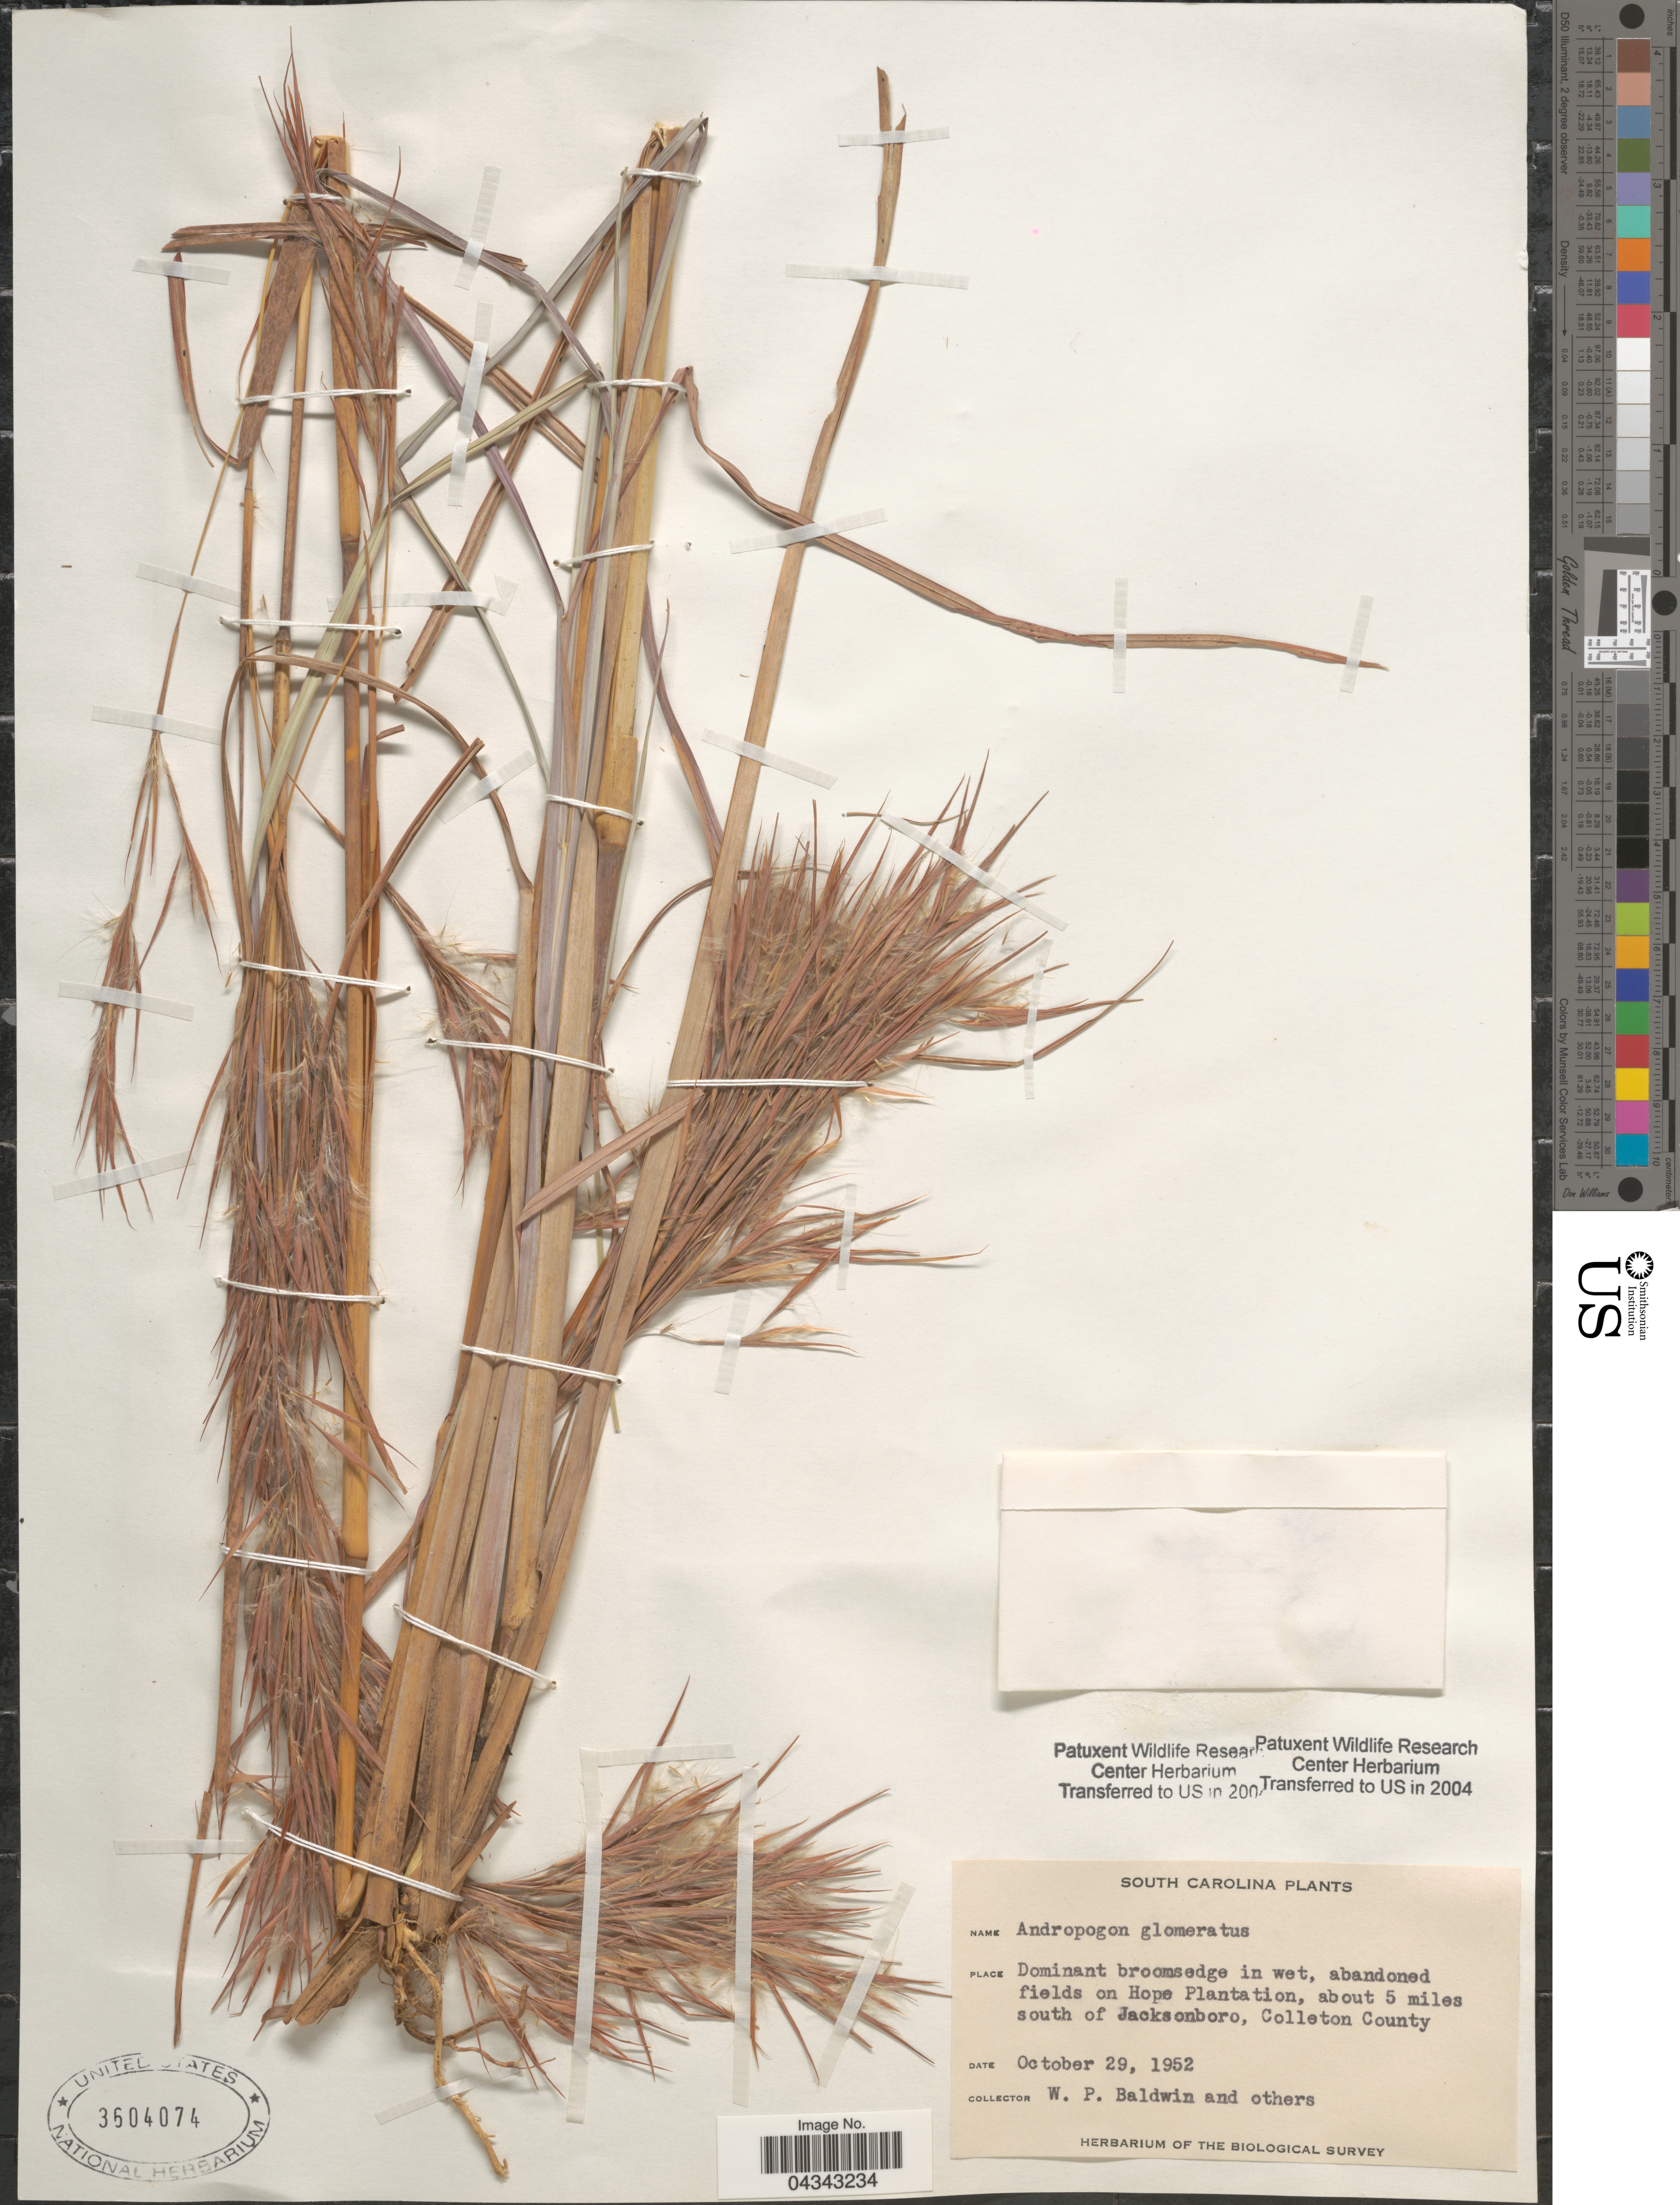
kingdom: Plantae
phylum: Tracheophyta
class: Liliopsida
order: Poales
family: Poaceae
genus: Andropogon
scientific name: Andropogon glomeratus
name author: (Walter) Britton, Stearns & Poggenb.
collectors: W. Baldwin & et al.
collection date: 1952-10-29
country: United States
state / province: South Carolina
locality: Dominant broomsedge in wet, abandoned field on Hope Plantation, about 5 miles south of Jacksonboro, Colleton County. Biological Survey.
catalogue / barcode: US 3604074